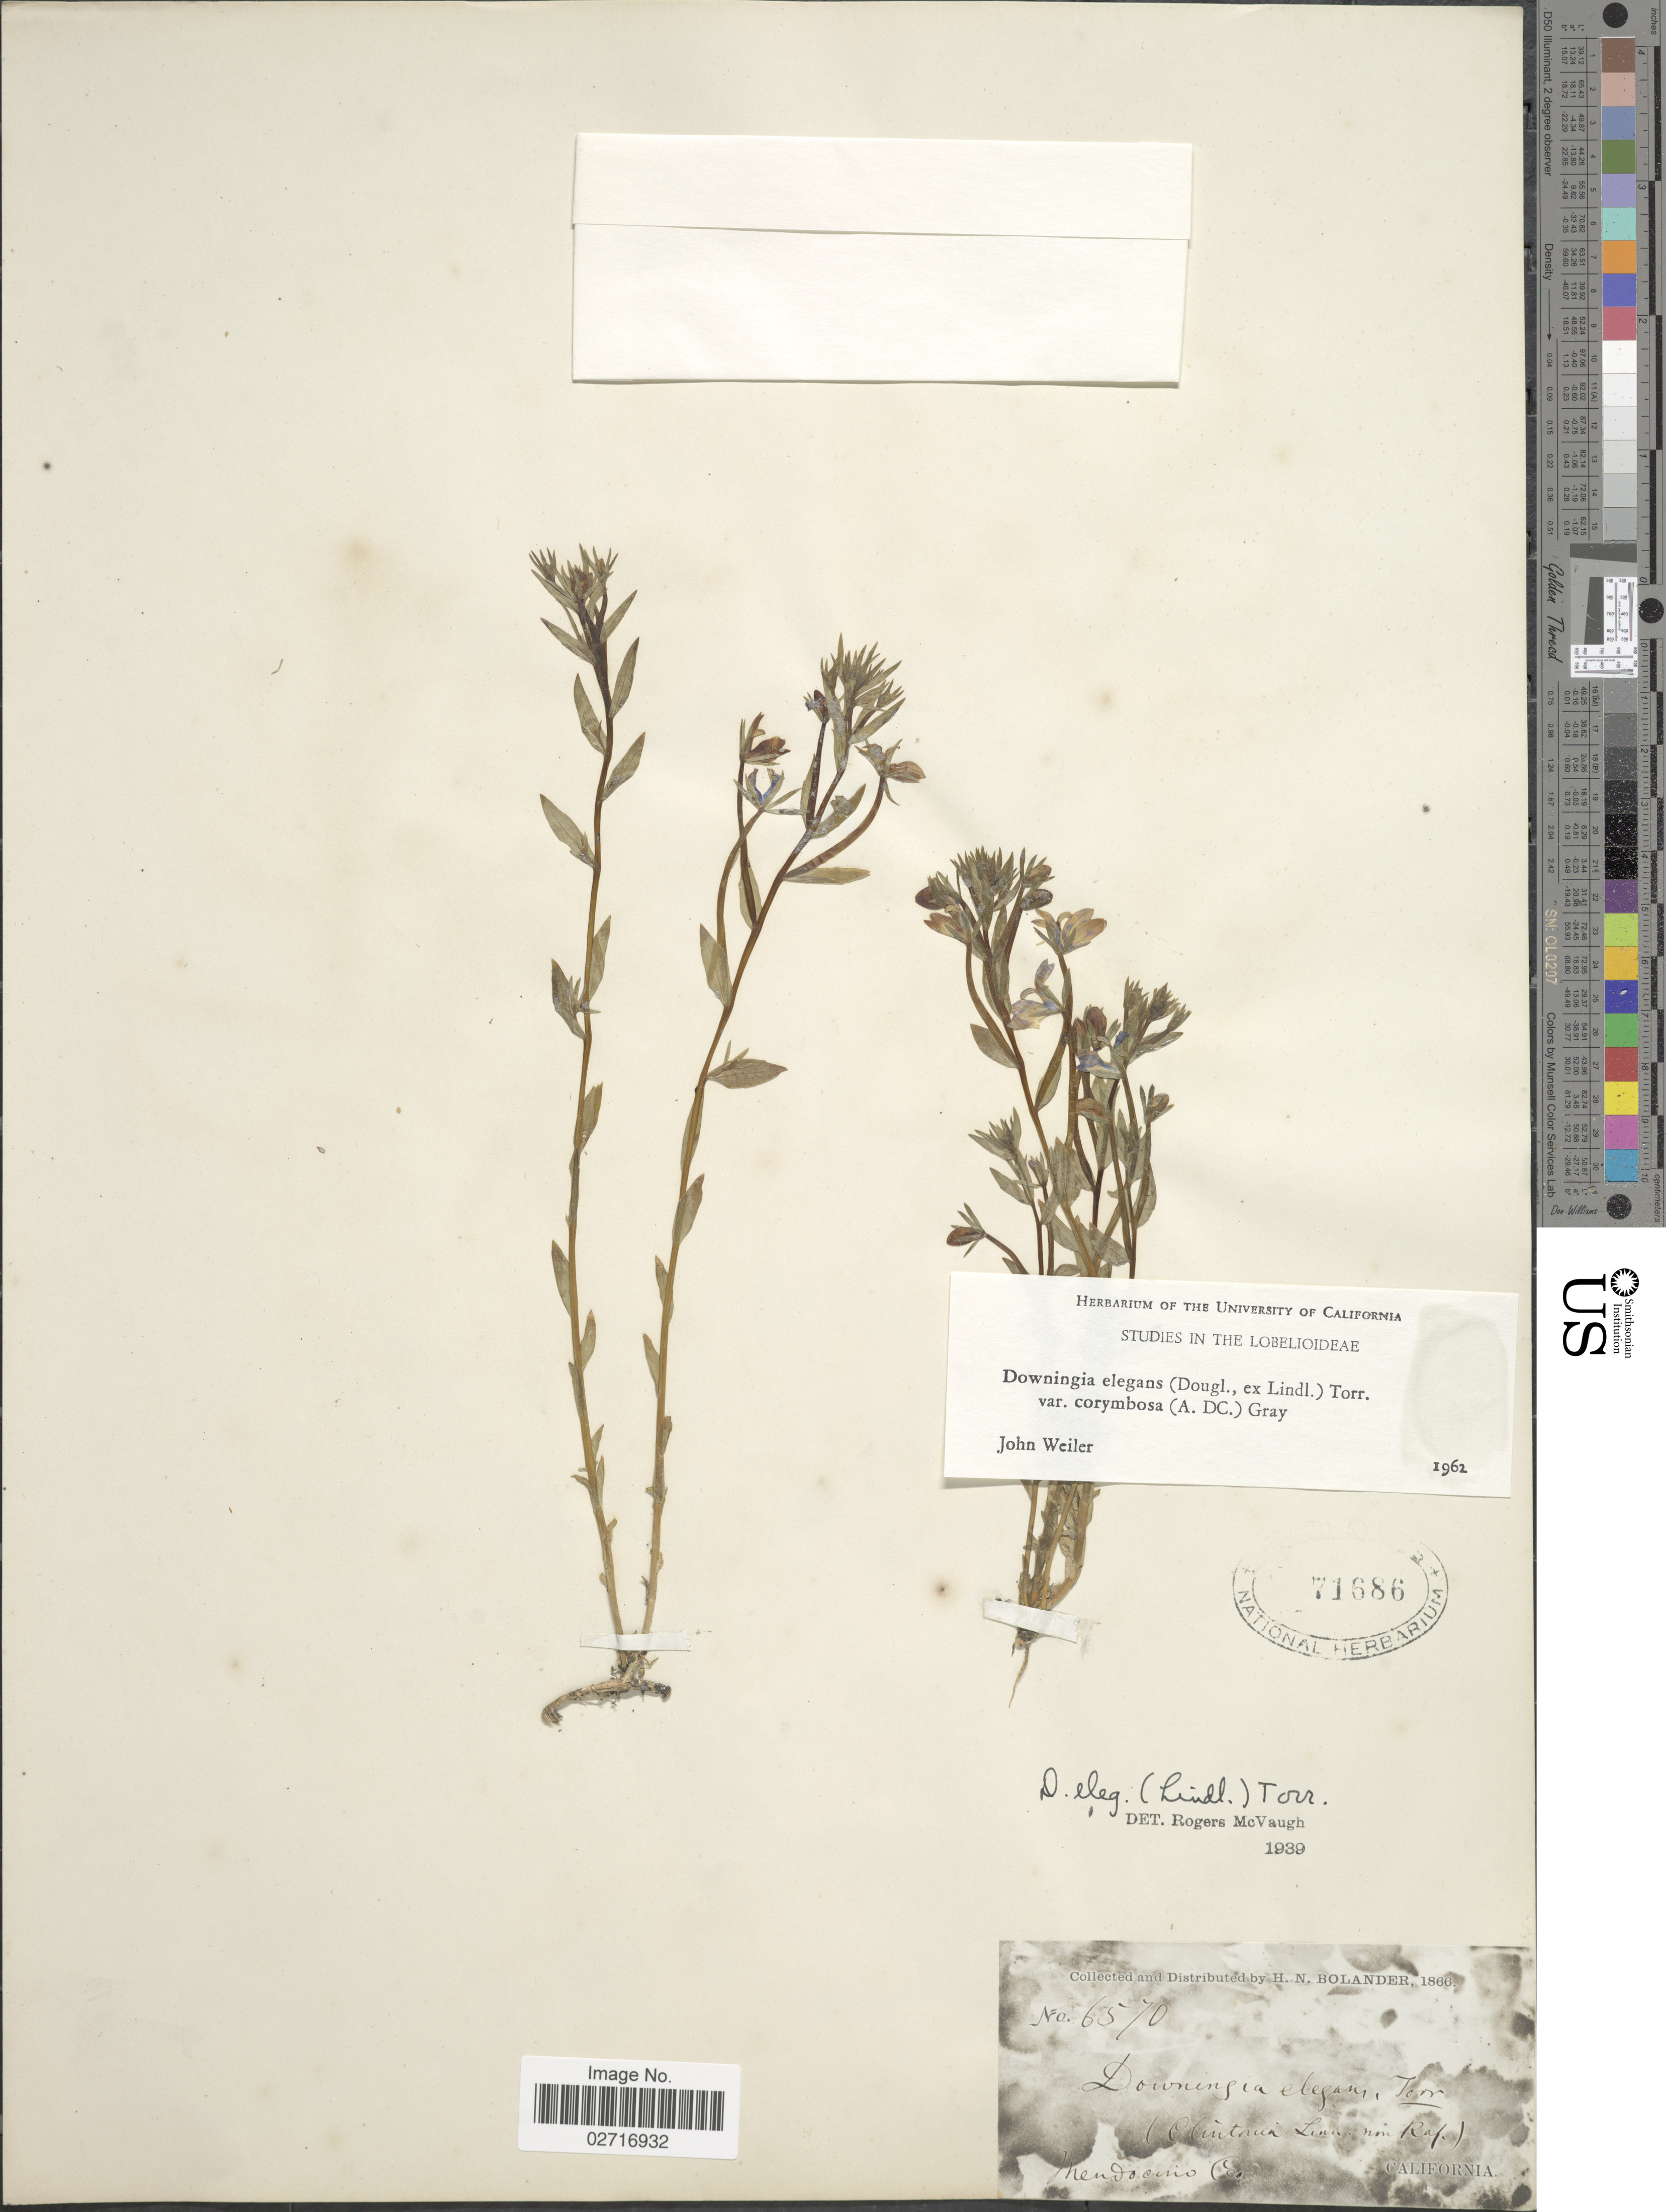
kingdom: Plantae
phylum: Tracheophyta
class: Magnoliopsida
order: Asterales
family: Campanulaceae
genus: Downingia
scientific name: Downingia elegans var. corymbosa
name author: (A. DC.) A. Gray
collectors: H. Bolander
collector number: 6570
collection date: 1866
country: United States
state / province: California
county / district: Mendocino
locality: Mendocino Co.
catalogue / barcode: US 71686